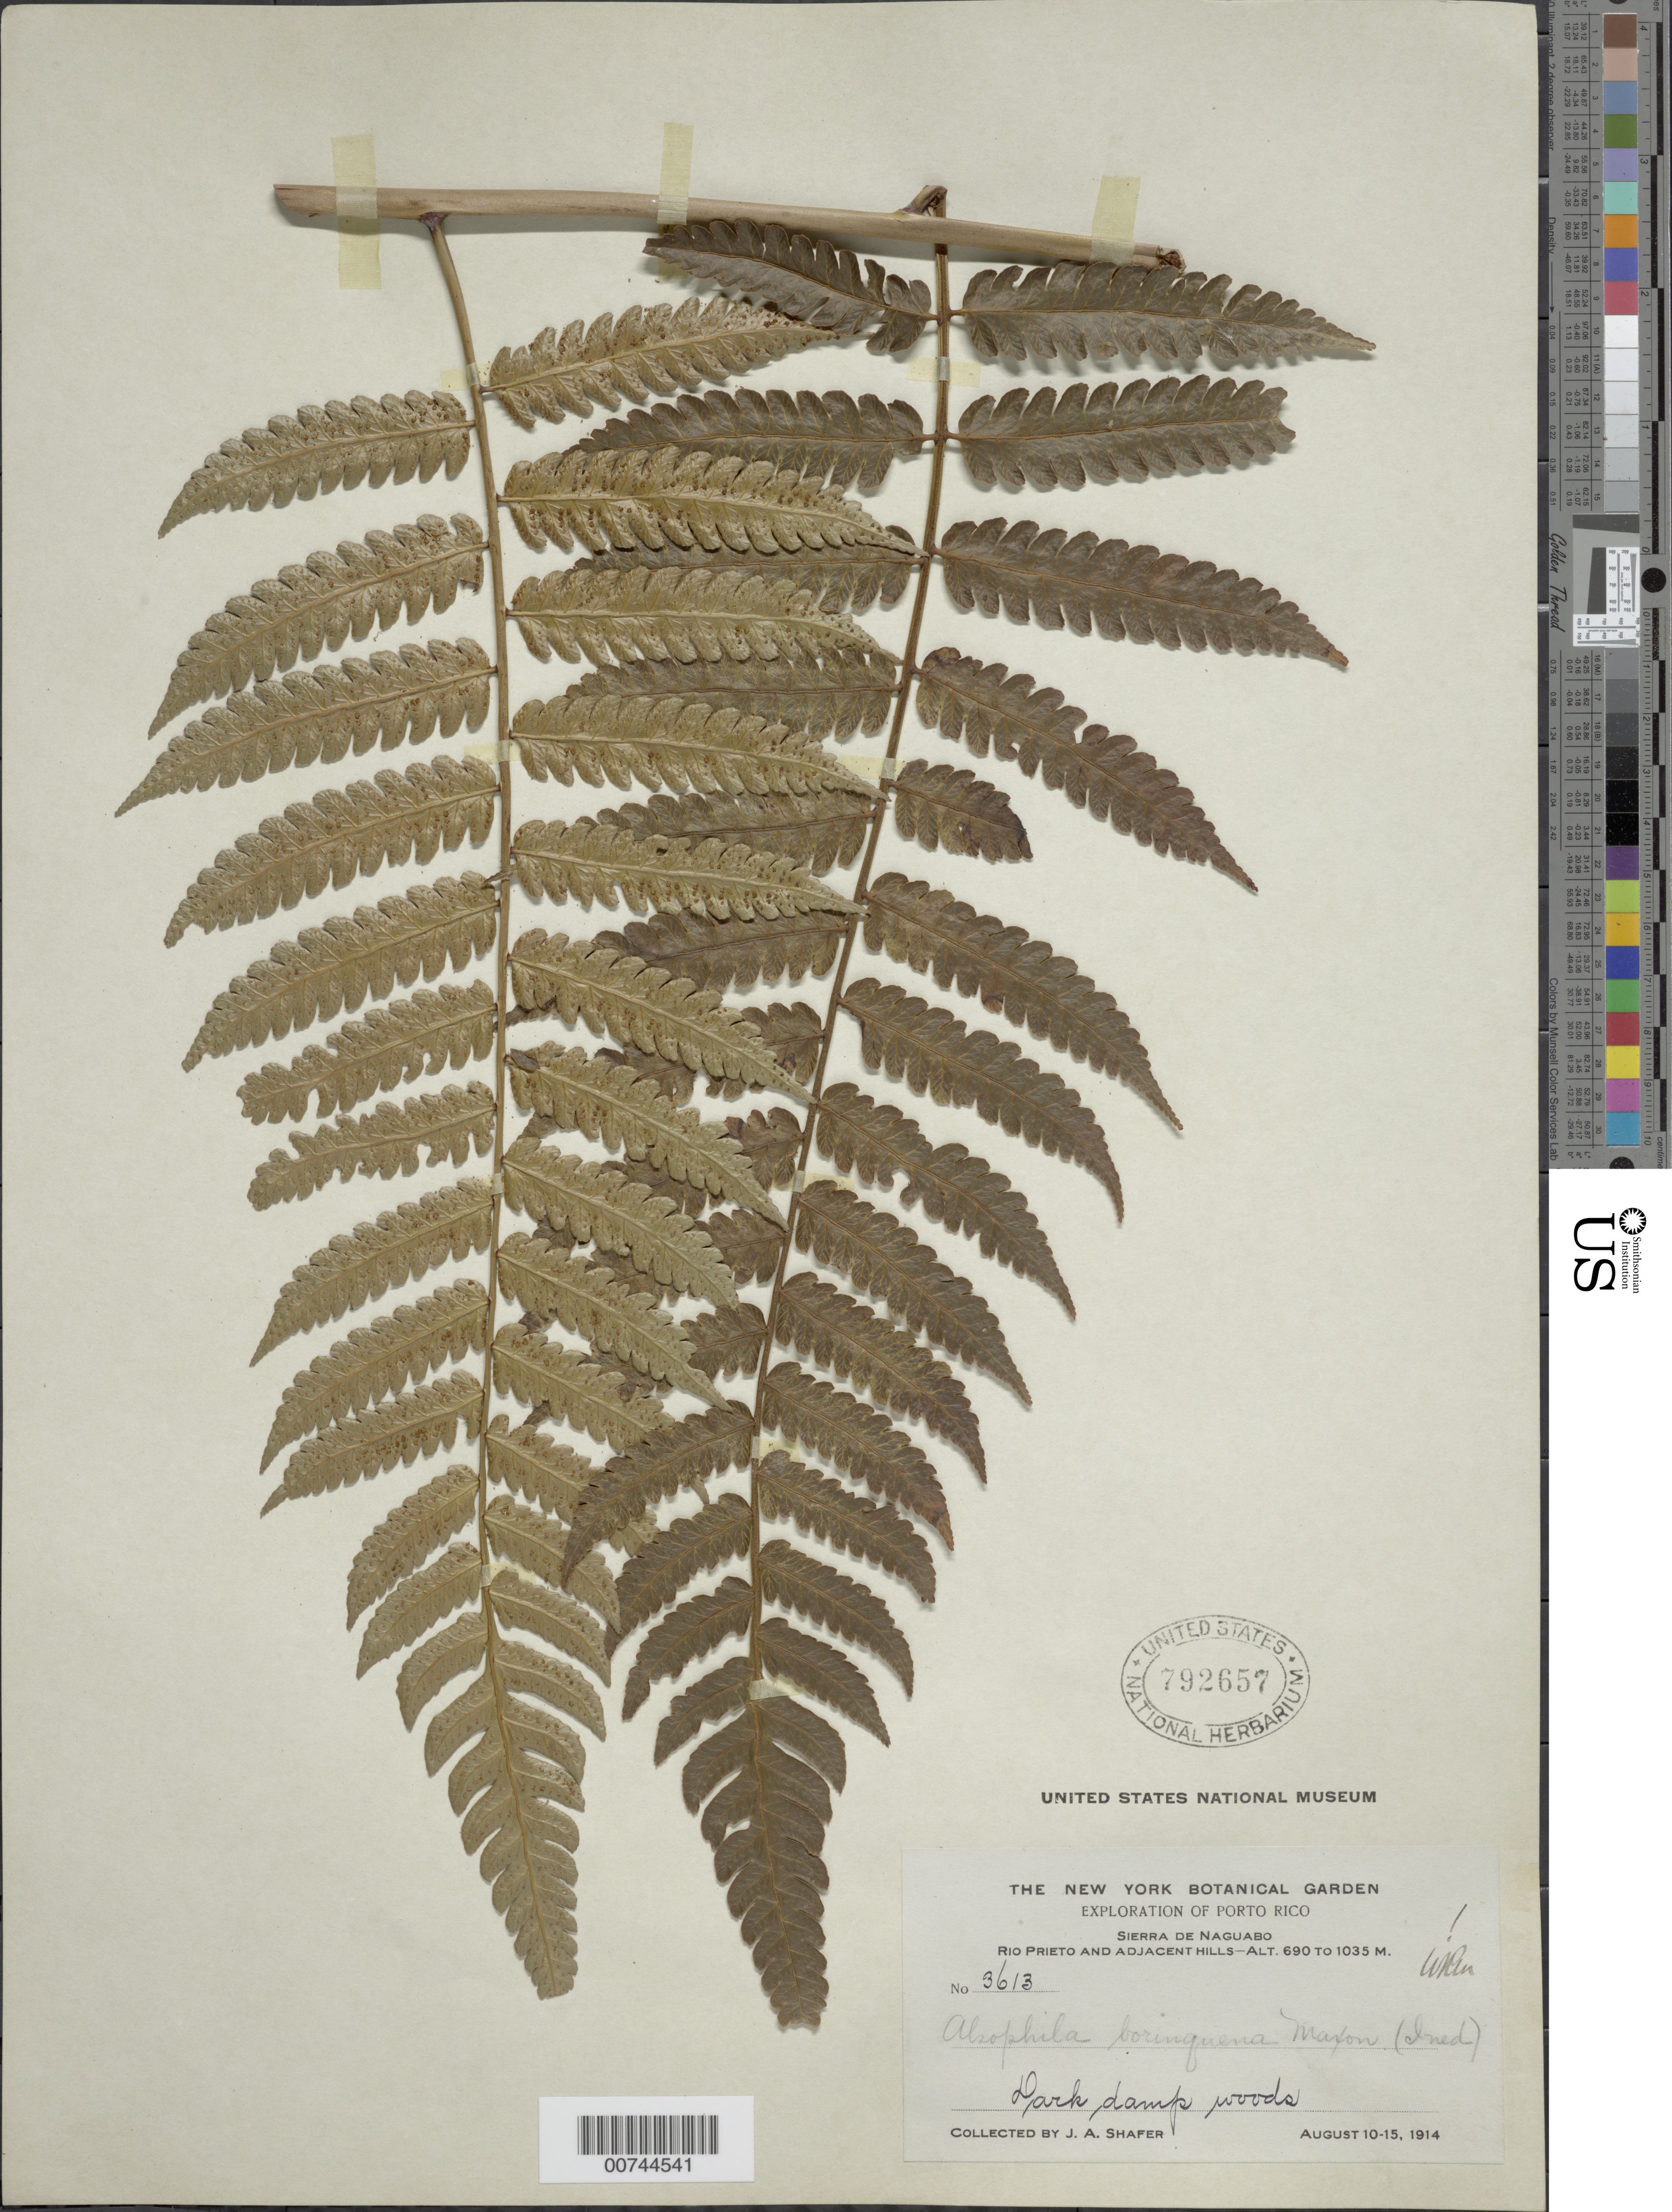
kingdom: Plantae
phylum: Tracheophyta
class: Polypodiopsida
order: Cyatheales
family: Cyatheaceae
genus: Cyathea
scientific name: Cyathea borinquena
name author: (Maxon) Domin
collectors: J. A. Shafer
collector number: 3613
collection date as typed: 10 Aug 1914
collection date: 1914-08-10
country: Puerto Rico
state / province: Naguabo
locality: Sierra de Naguabo, Río Prieto and Adjacent Hills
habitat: Damp woods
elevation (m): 690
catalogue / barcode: US 792657